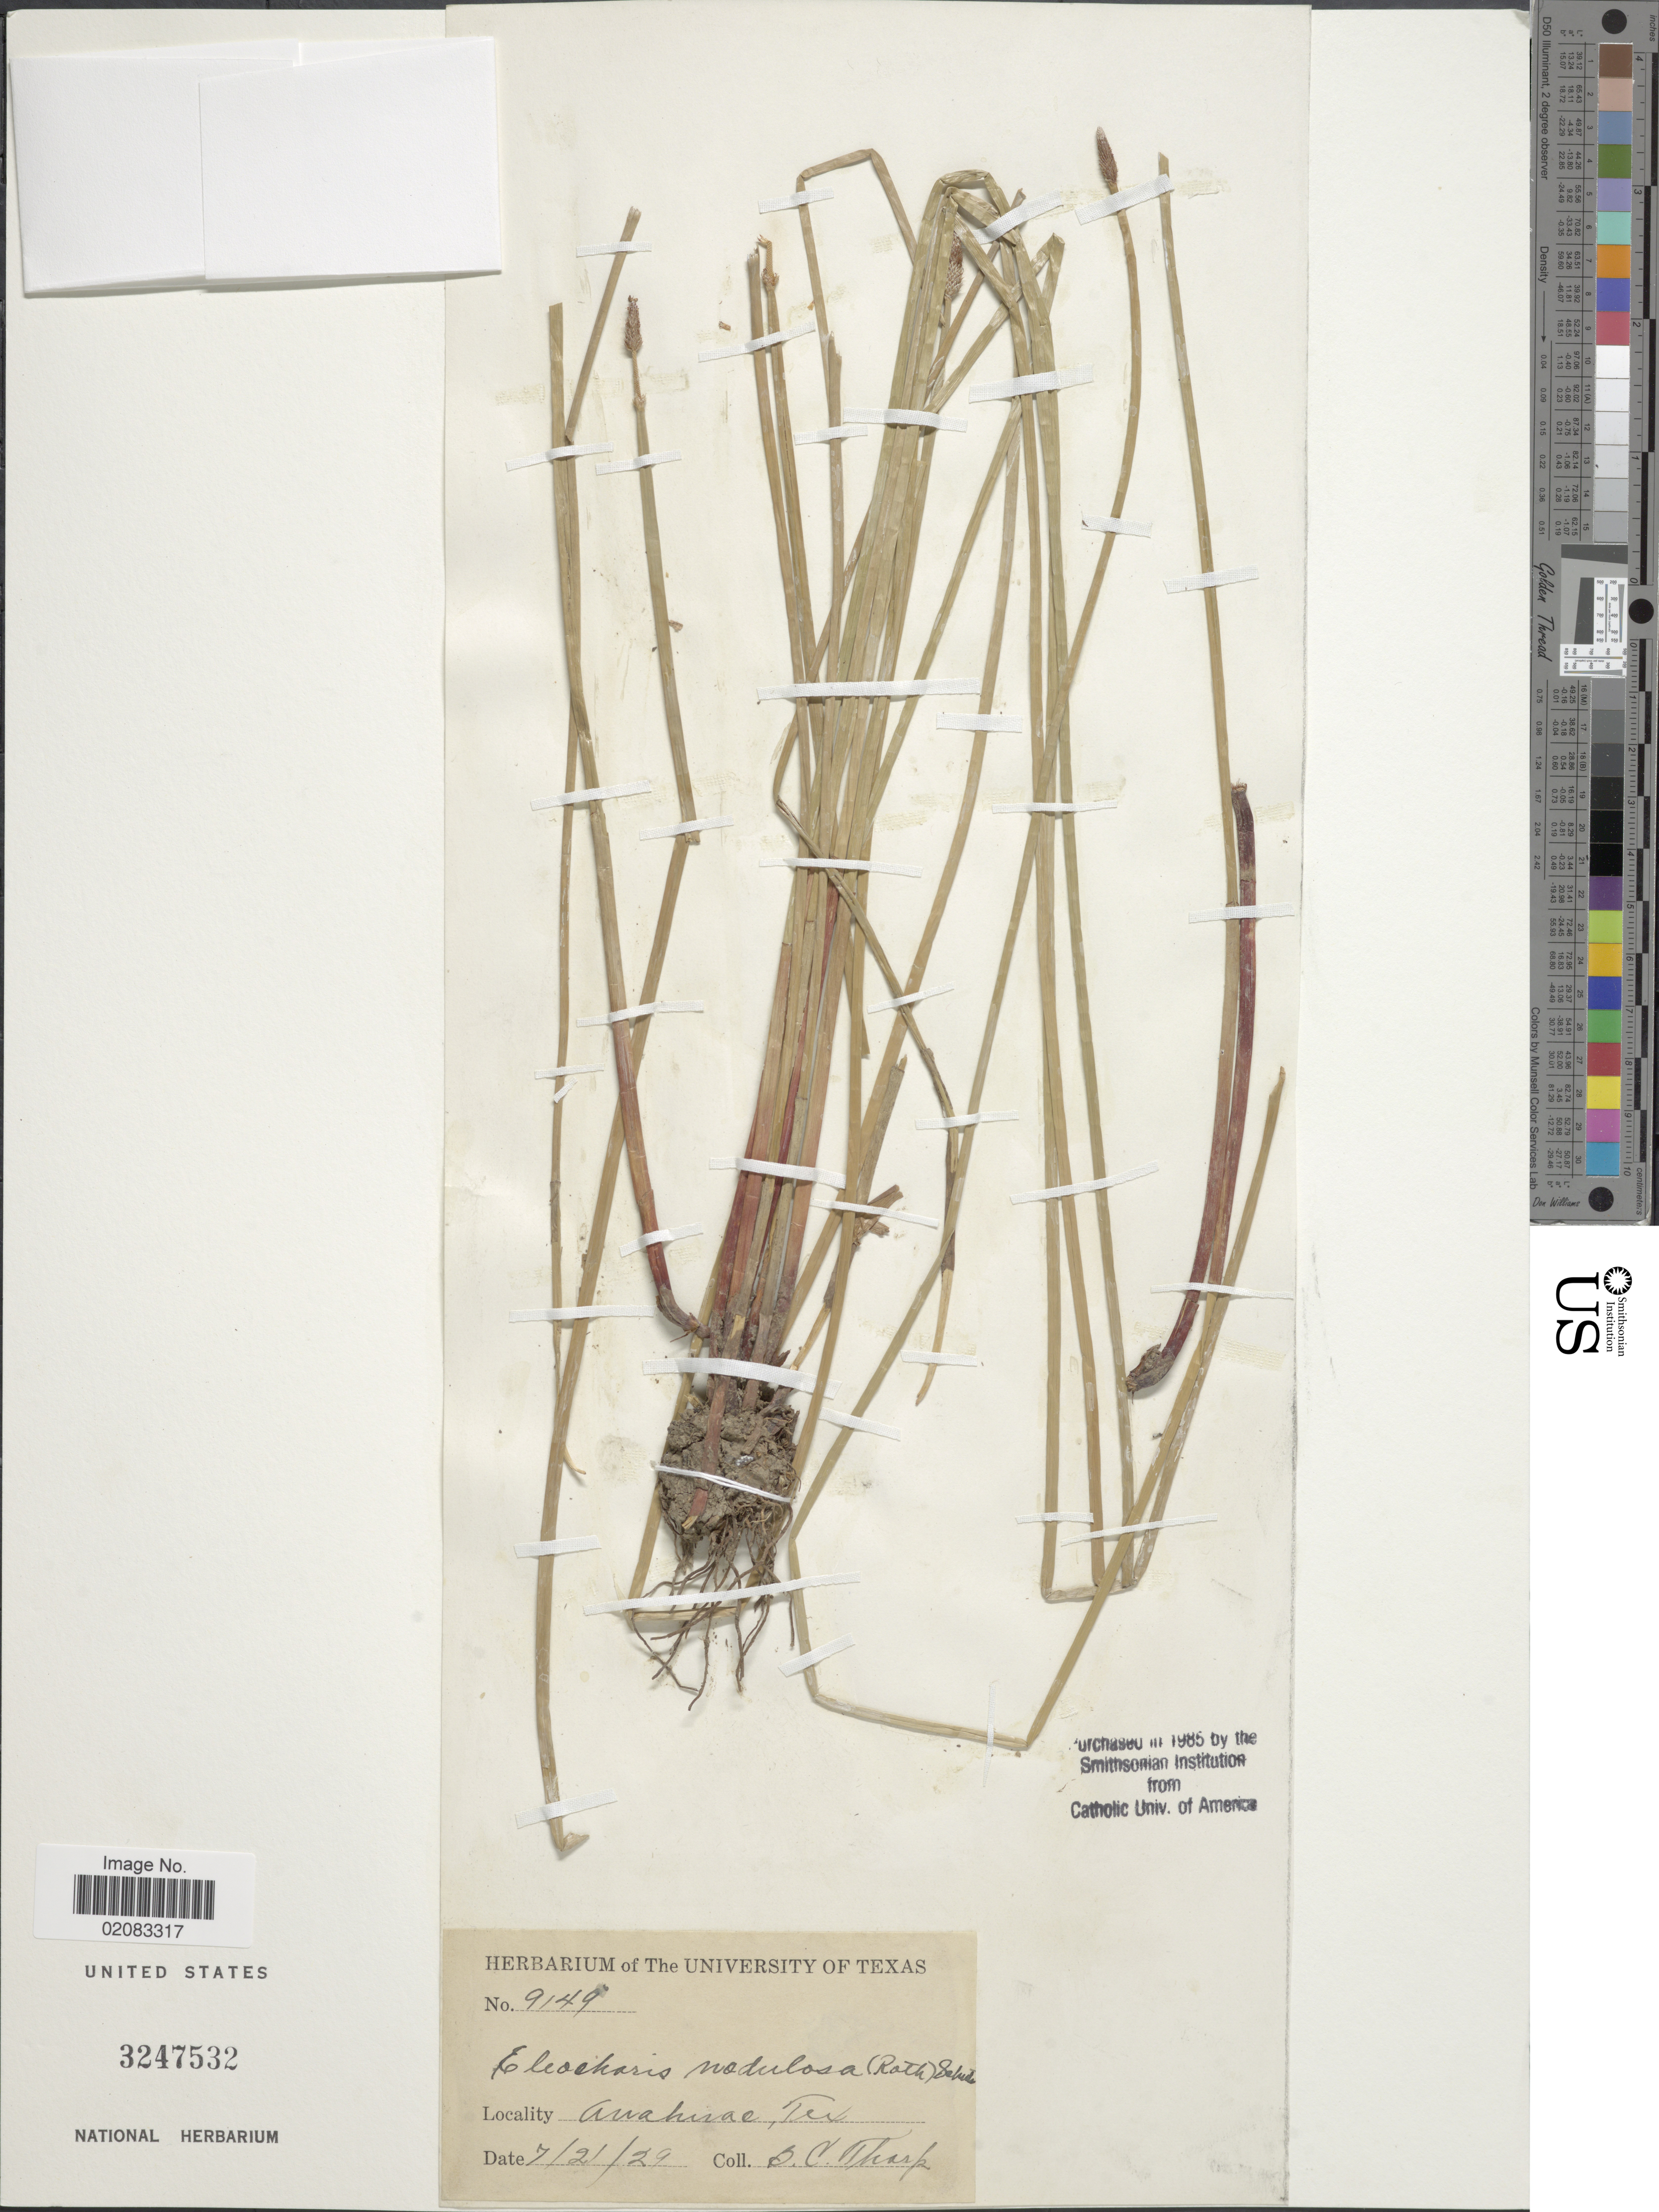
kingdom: Plantae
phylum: Tracheophyta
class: Liliopsida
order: Poales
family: Cyperaceae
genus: Eleocharis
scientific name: Eleocharis montana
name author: (Kunth) Roem. & Schult.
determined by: Strong, Mark T., (BOT), Smithsonian Institution - National Museum of Natural History (UNITED STATES)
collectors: B. C. Tharp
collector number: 9149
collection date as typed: Transcribed d/m/y: 21/7/29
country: United States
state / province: Texas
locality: Anahuac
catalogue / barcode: US 3247532